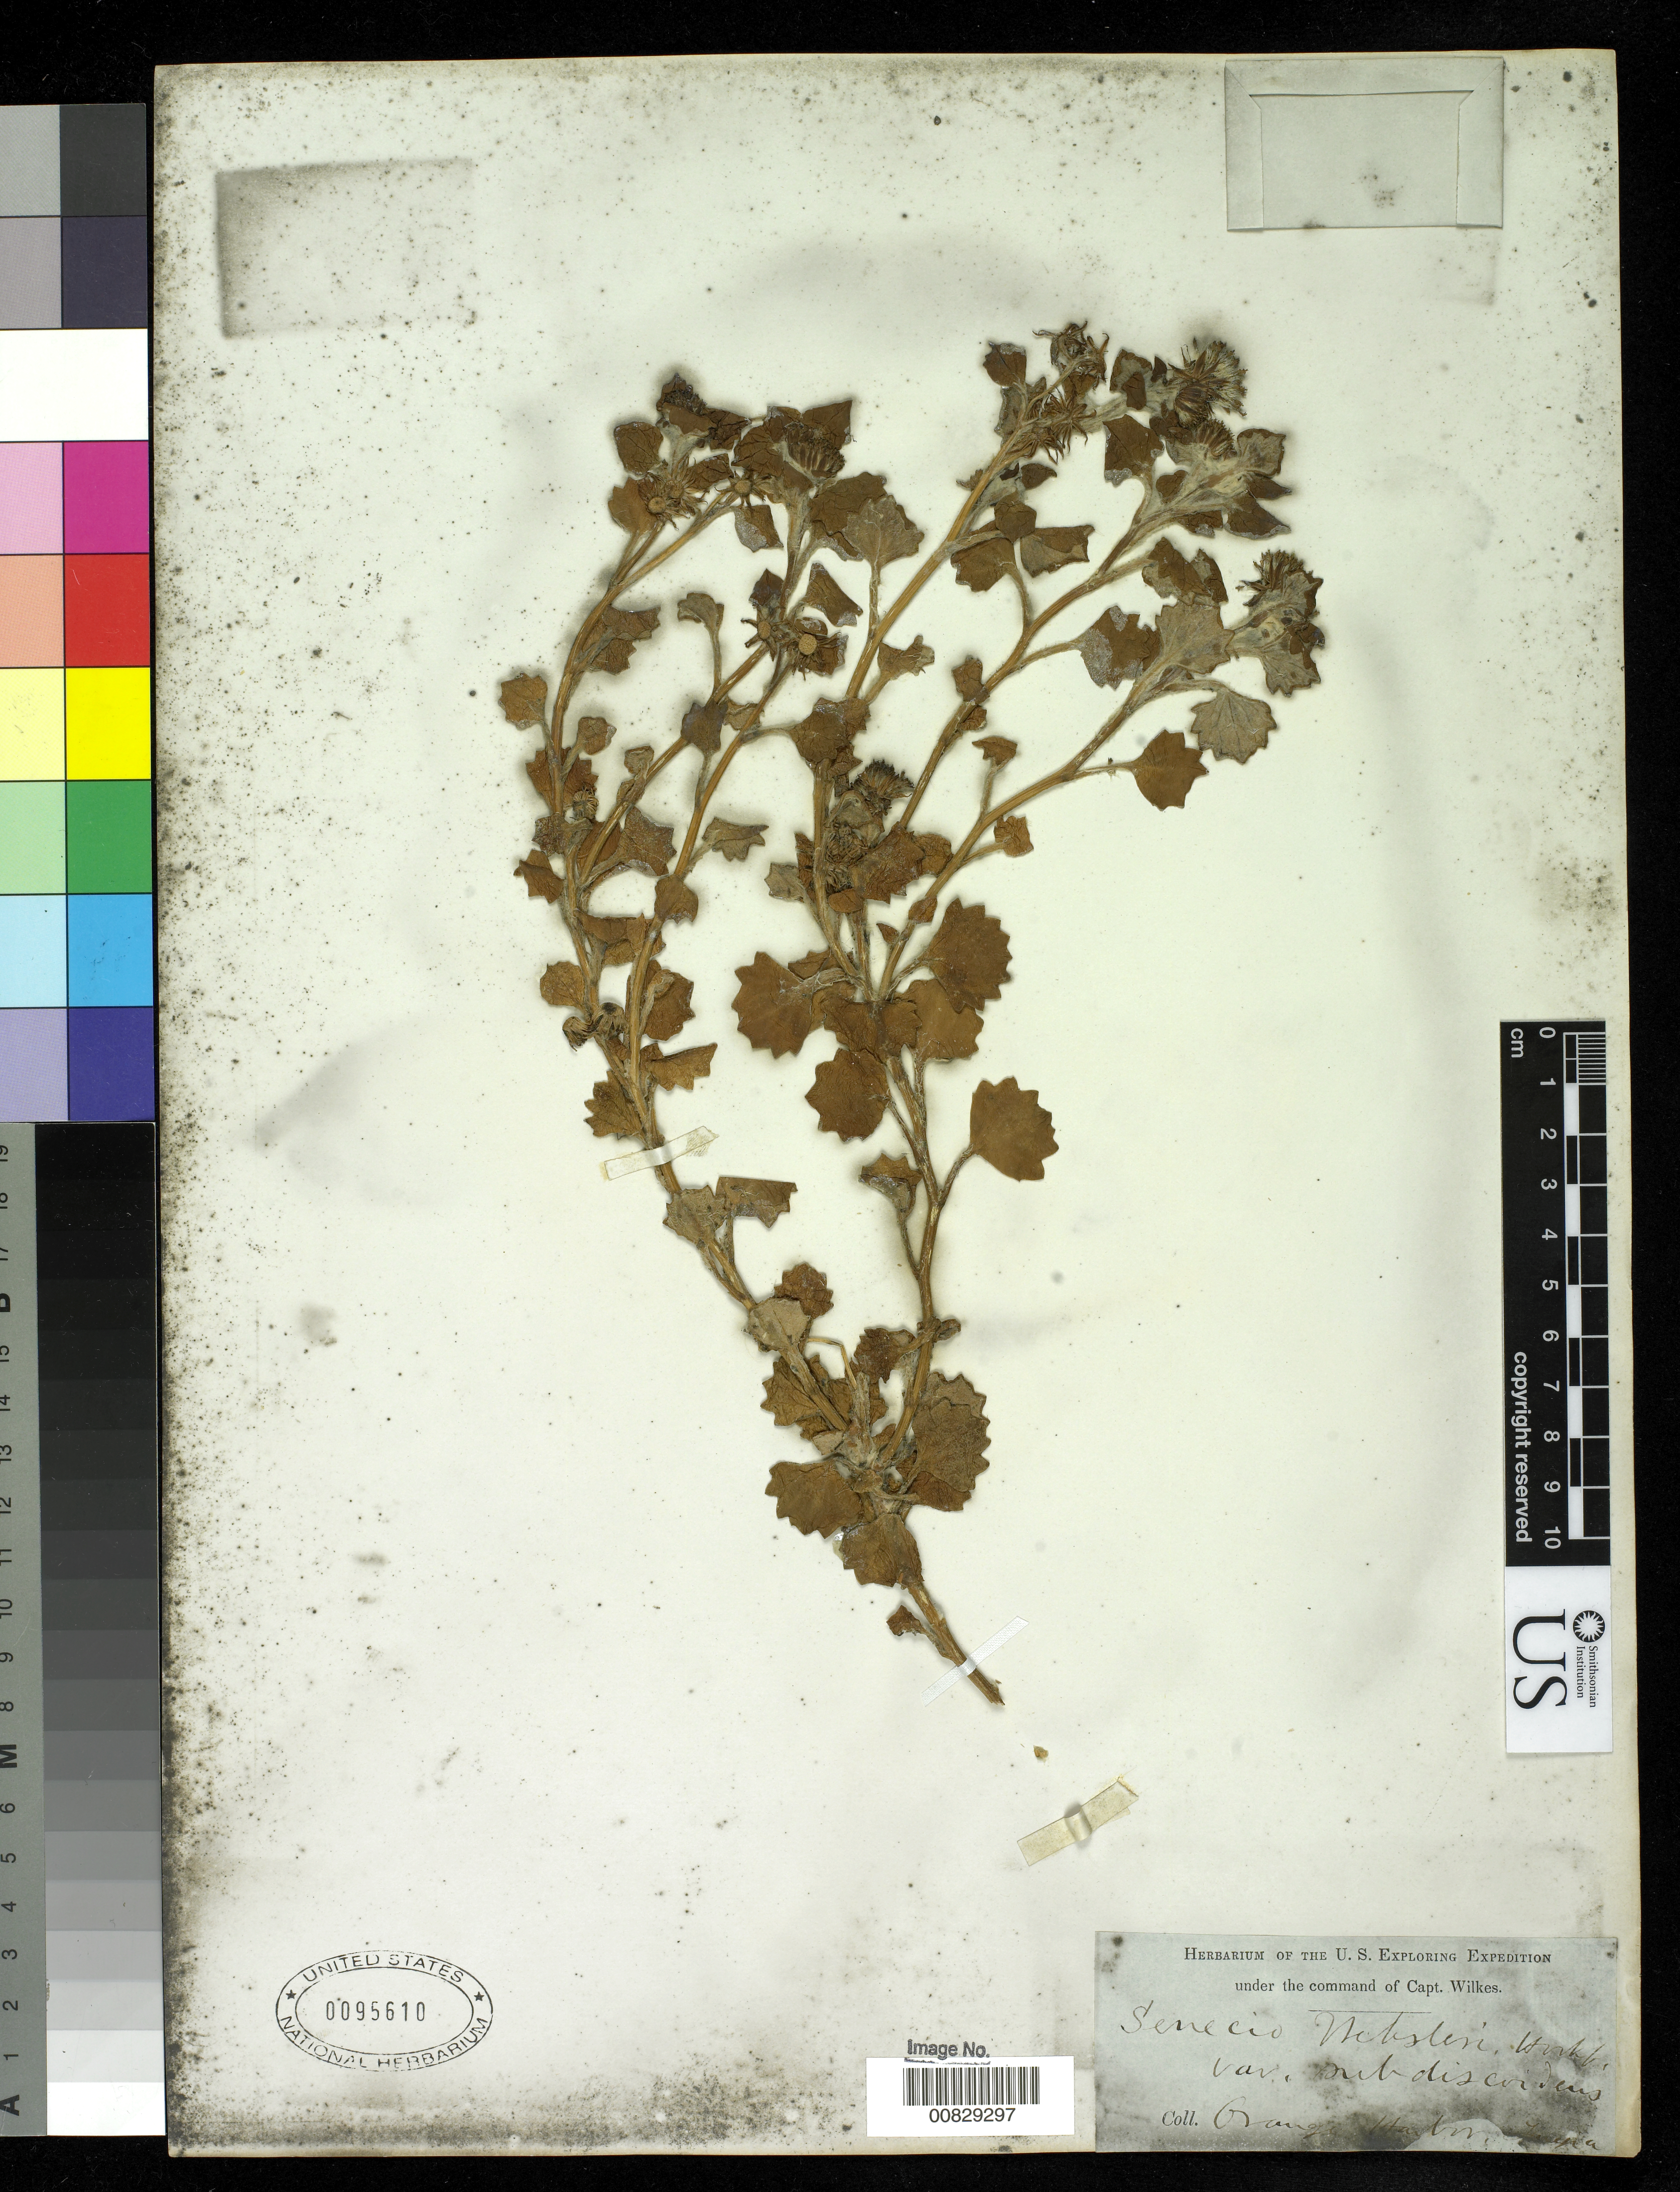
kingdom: Plantae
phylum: Tracheophyta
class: Magnoliopsida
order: Asterales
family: Asteraceae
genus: Senecio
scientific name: Senecio websteri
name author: Hook. f.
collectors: Wilkes Explor. Exped.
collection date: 1838/1842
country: Argentina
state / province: Tierra del Fuego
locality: Orange Harbor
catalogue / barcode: US 95610